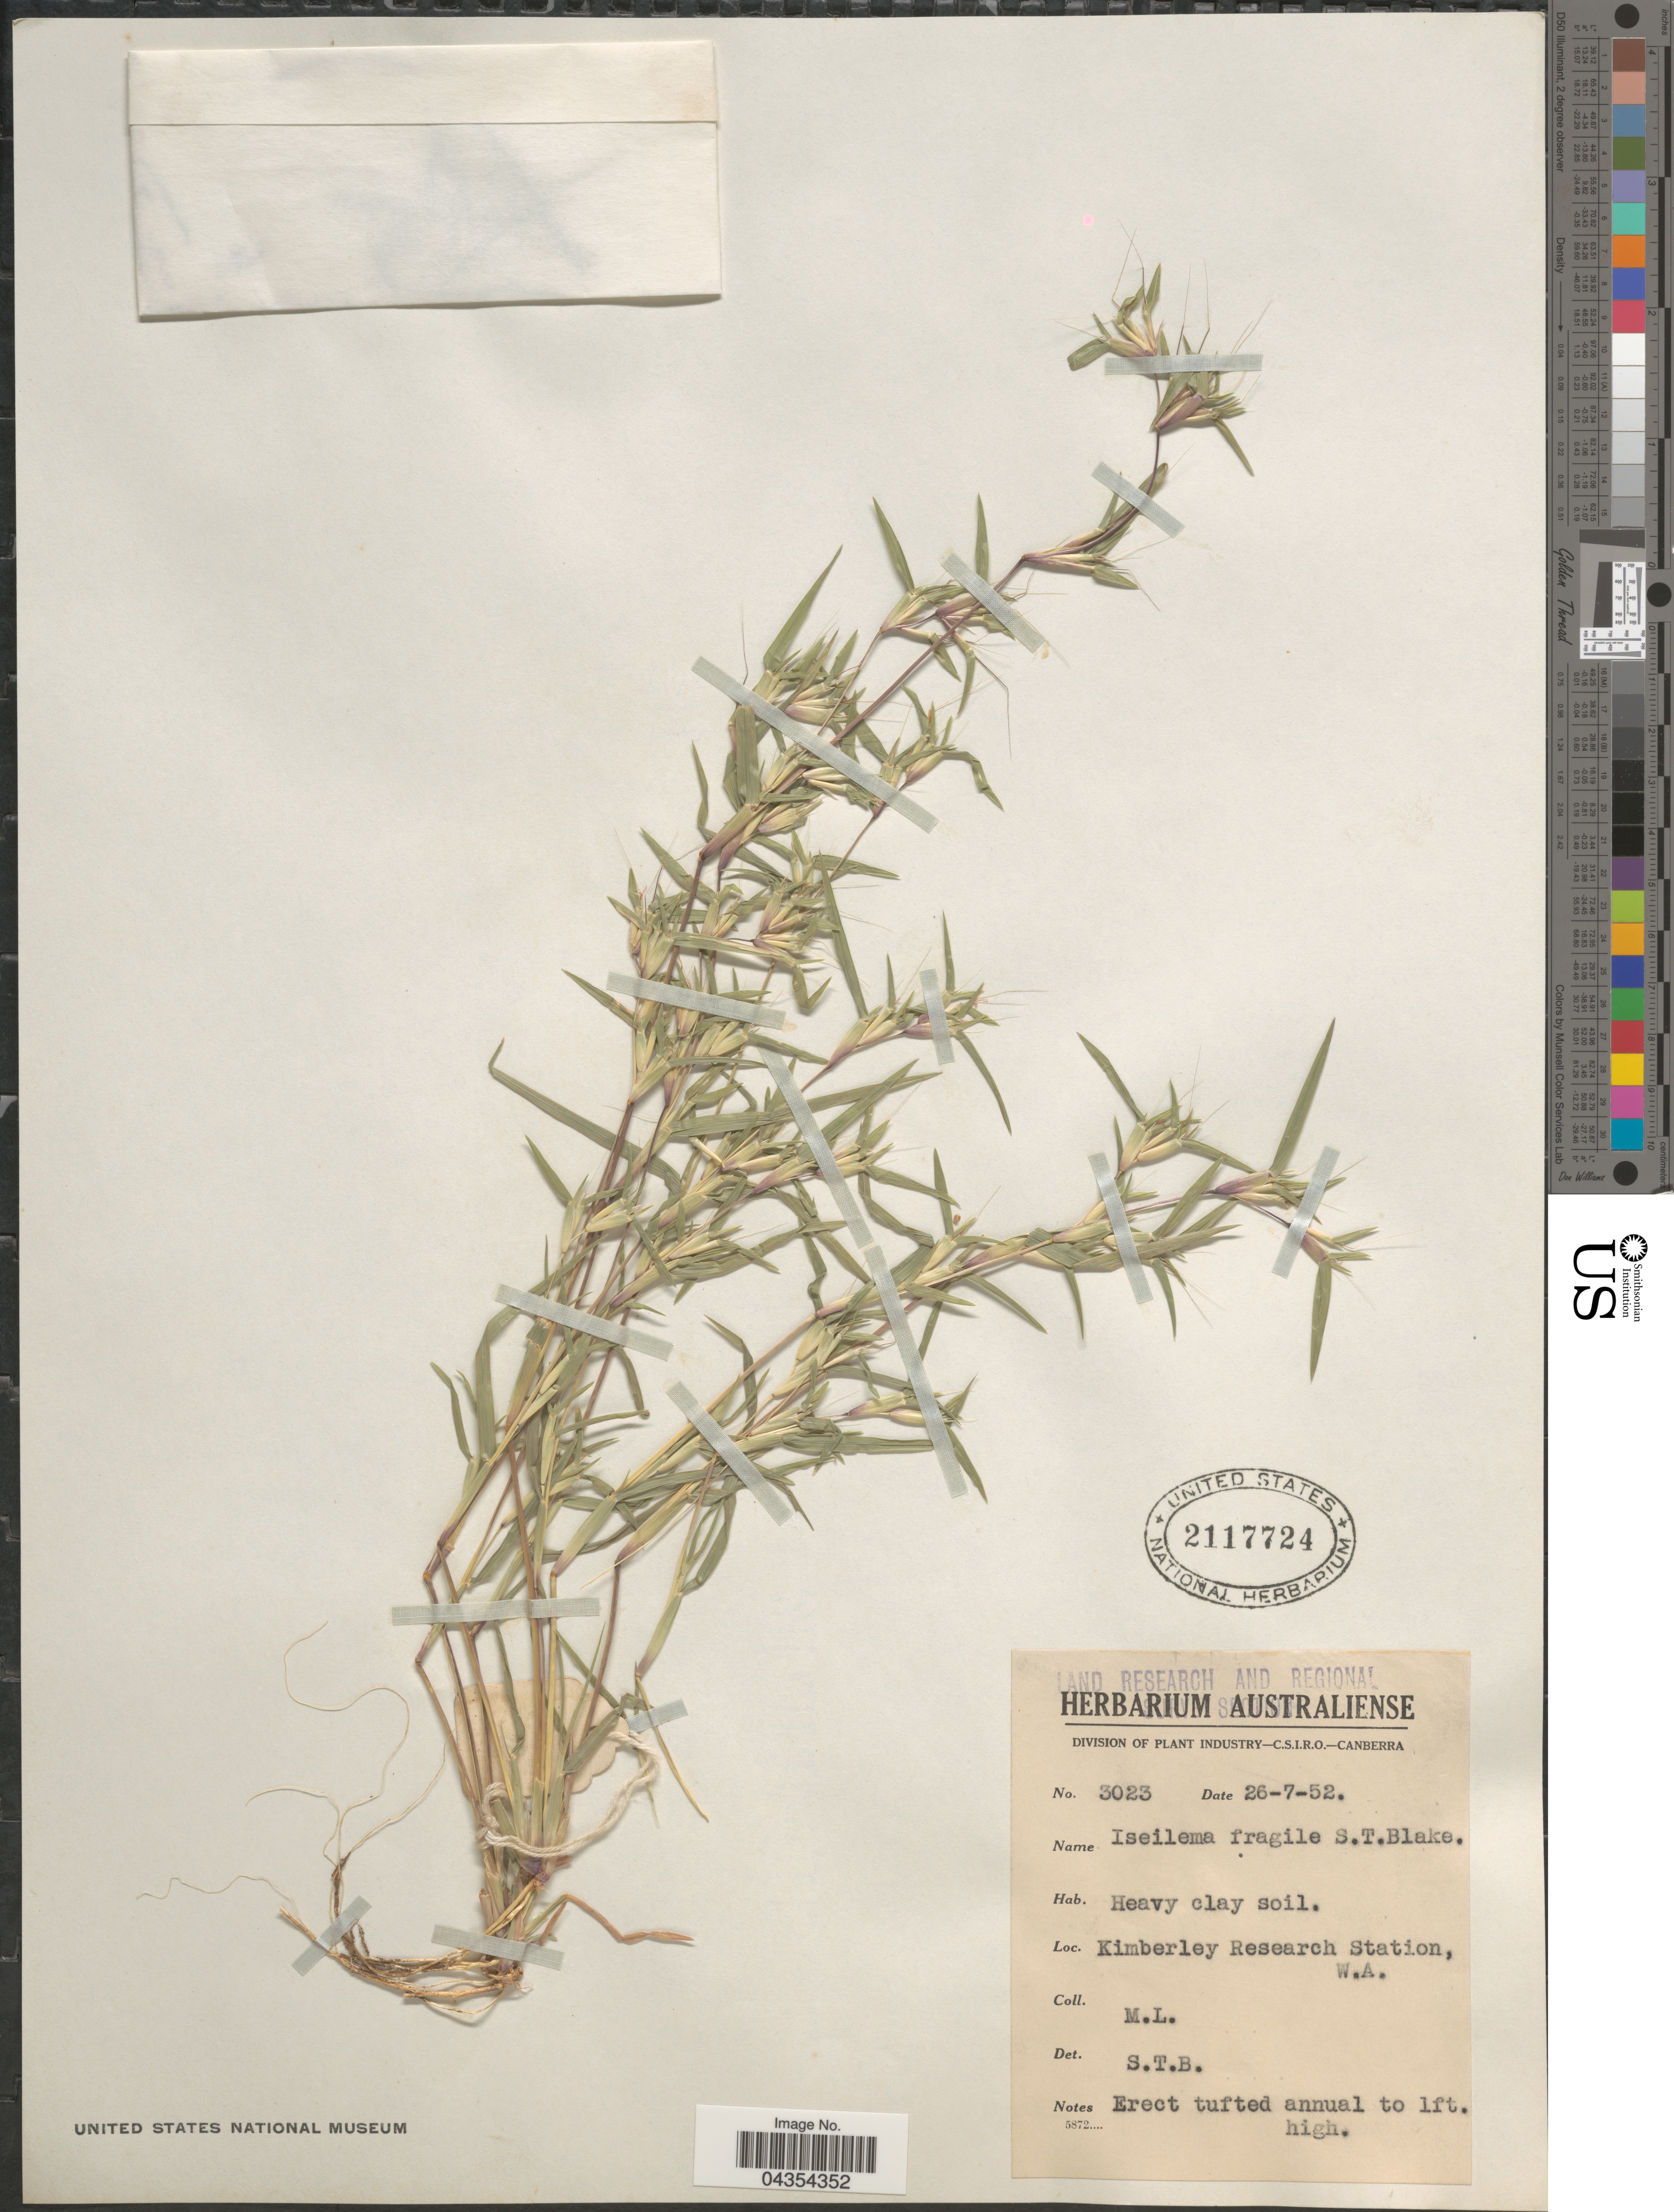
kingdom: Plantae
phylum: Tracheophyta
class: Liliopsida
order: Poales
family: Poaceae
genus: Iseilema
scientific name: Iseilema fragile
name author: S.T. Blake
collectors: M. L.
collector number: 3023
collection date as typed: Transcribed d/m/y: 26/7/52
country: Australia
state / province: Western Australia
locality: Land Research and Regional [illegible text]. Kimberley Research Station, W.A.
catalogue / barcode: US 2117724